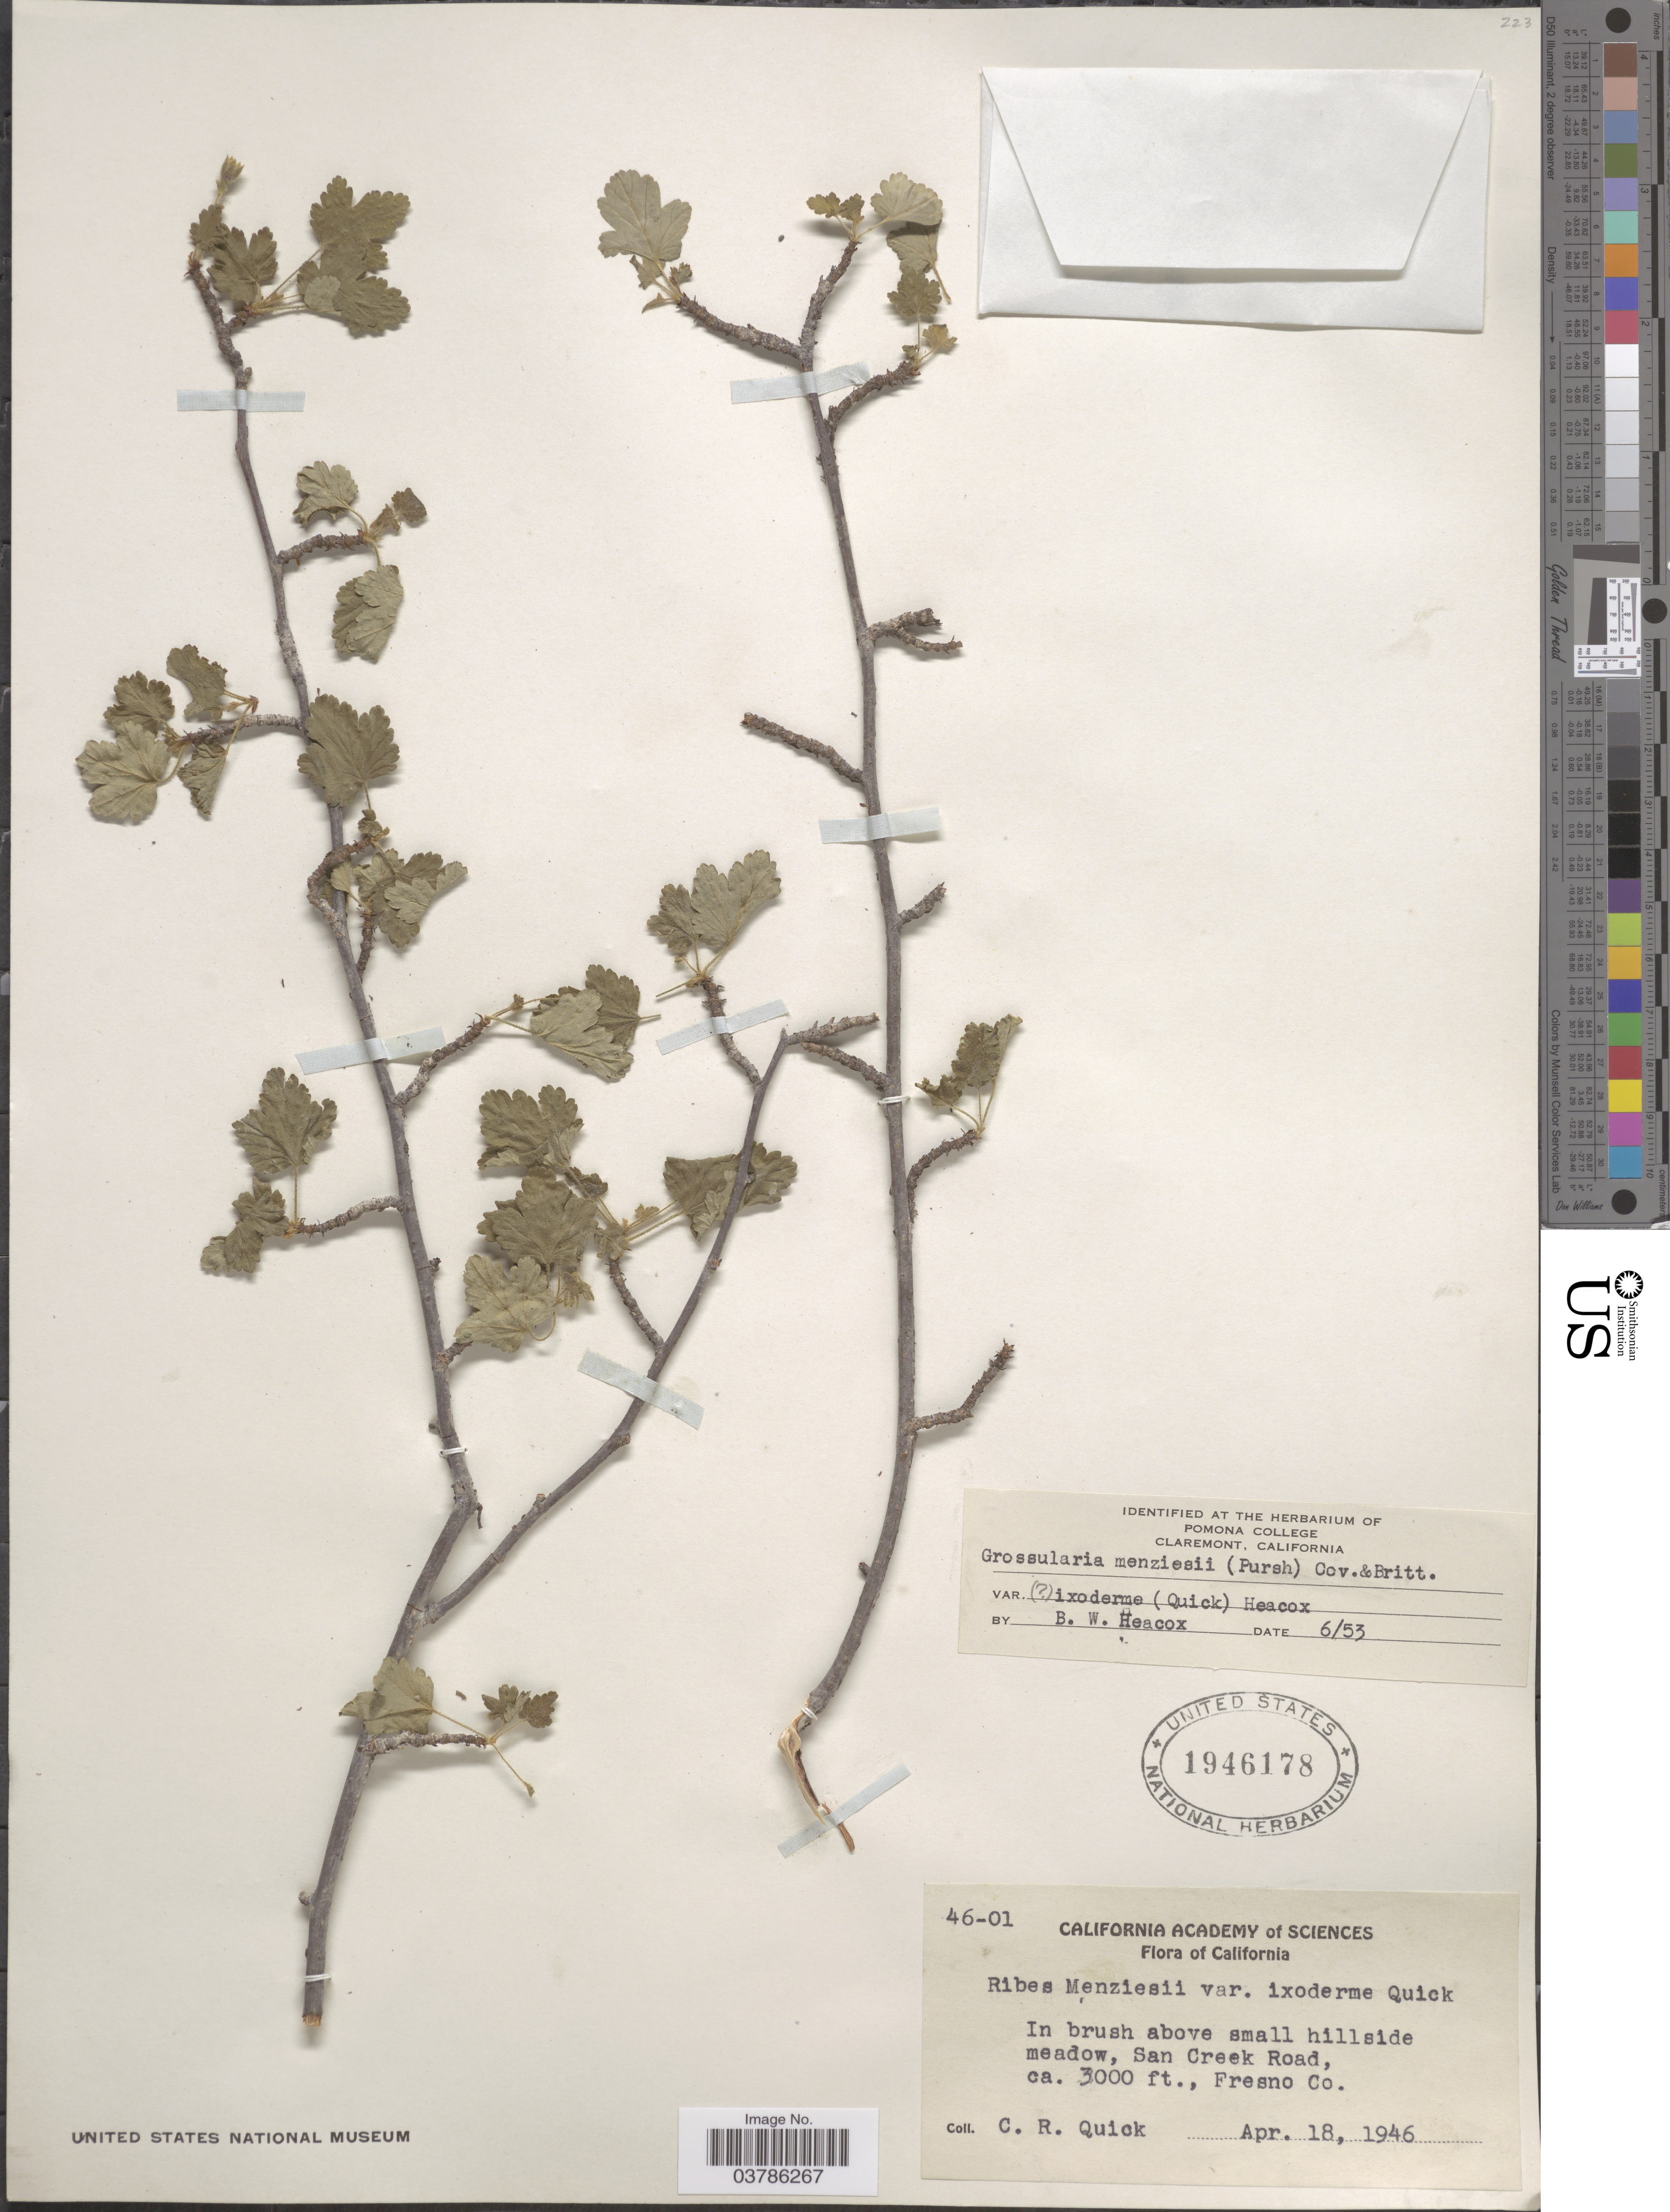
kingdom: Plantae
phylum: Tracheophyta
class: Magnoliopsida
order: Saxifragales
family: Grossulariaceae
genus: Ribes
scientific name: Ribes menziesii var. ixoderme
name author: Quick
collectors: C. Quick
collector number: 46-01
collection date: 1946-04-18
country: United States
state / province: California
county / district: Fresno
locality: In brush above small hillside meadow, San Creek Road, Fresno Co.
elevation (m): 914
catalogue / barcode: US 1946178